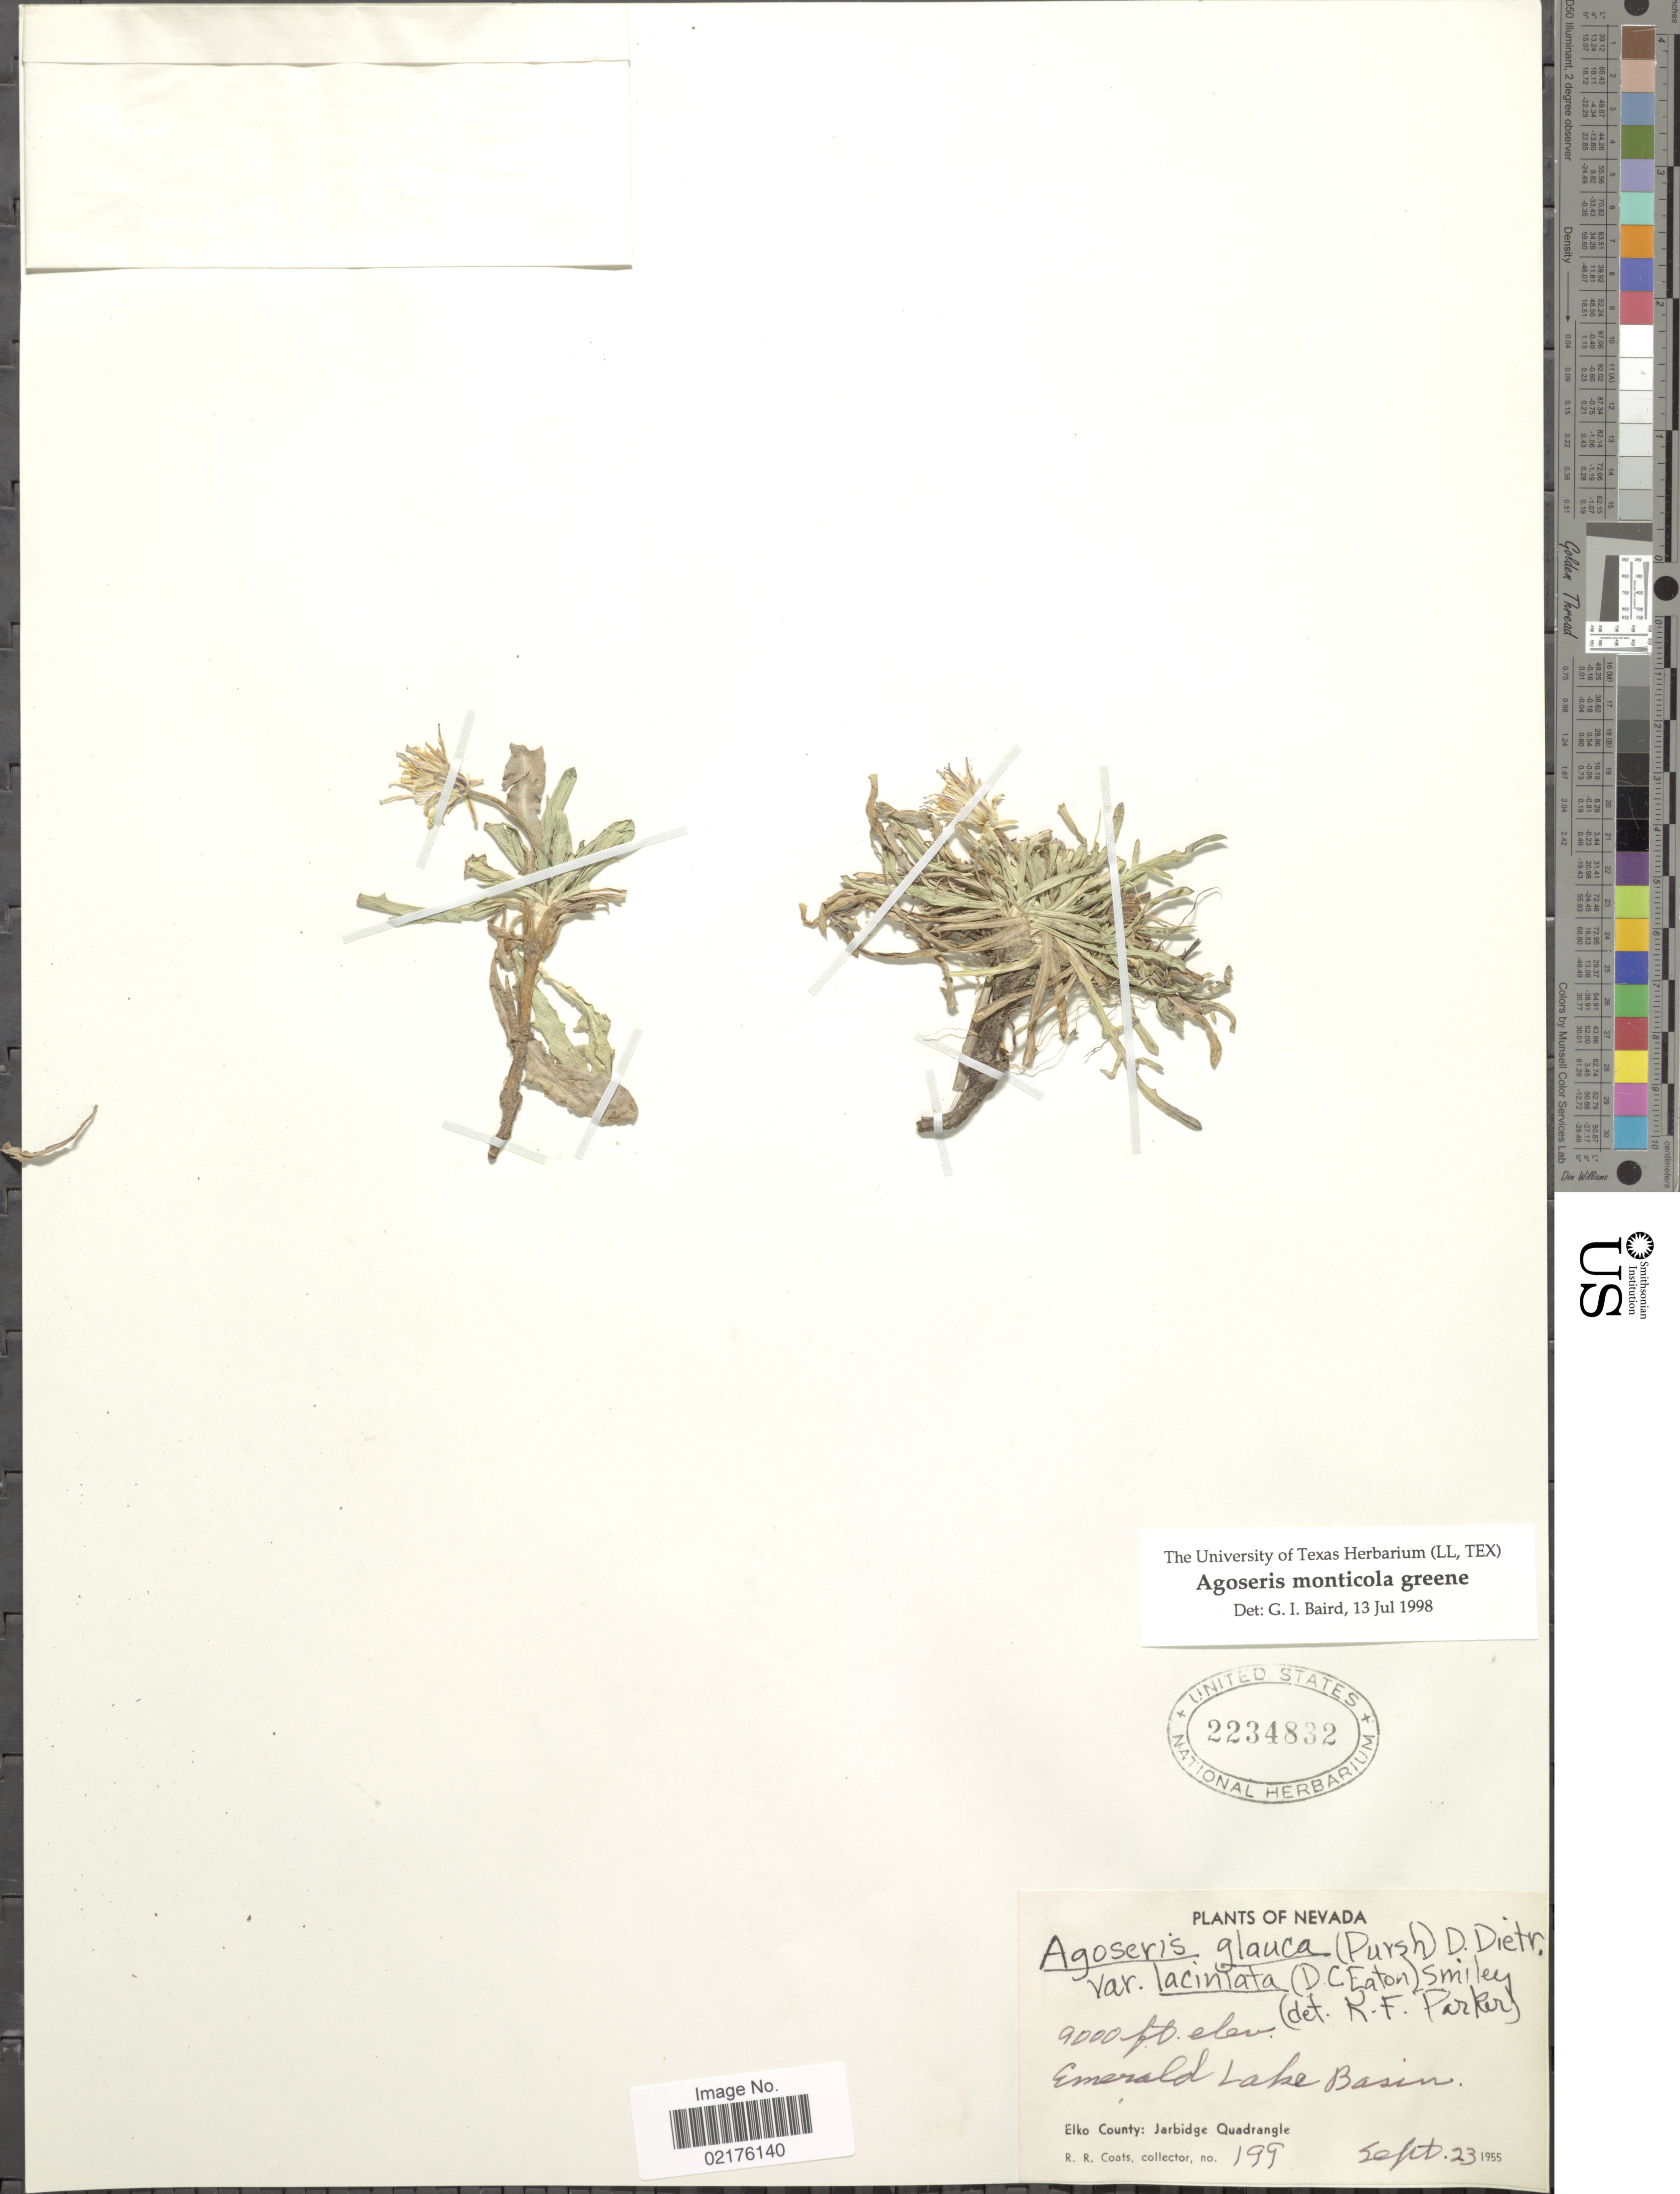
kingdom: Plantae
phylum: Tracheophyta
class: Magnoliopsida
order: Asterales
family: Asteraceae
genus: Agoseris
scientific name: Agoseris monticola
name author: Greene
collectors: R. Coats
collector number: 199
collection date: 1955-09-23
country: United States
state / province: Nevada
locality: Emerald Lake Basin , Elko County, Jarbidge Quadrangle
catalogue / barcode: US 2234832